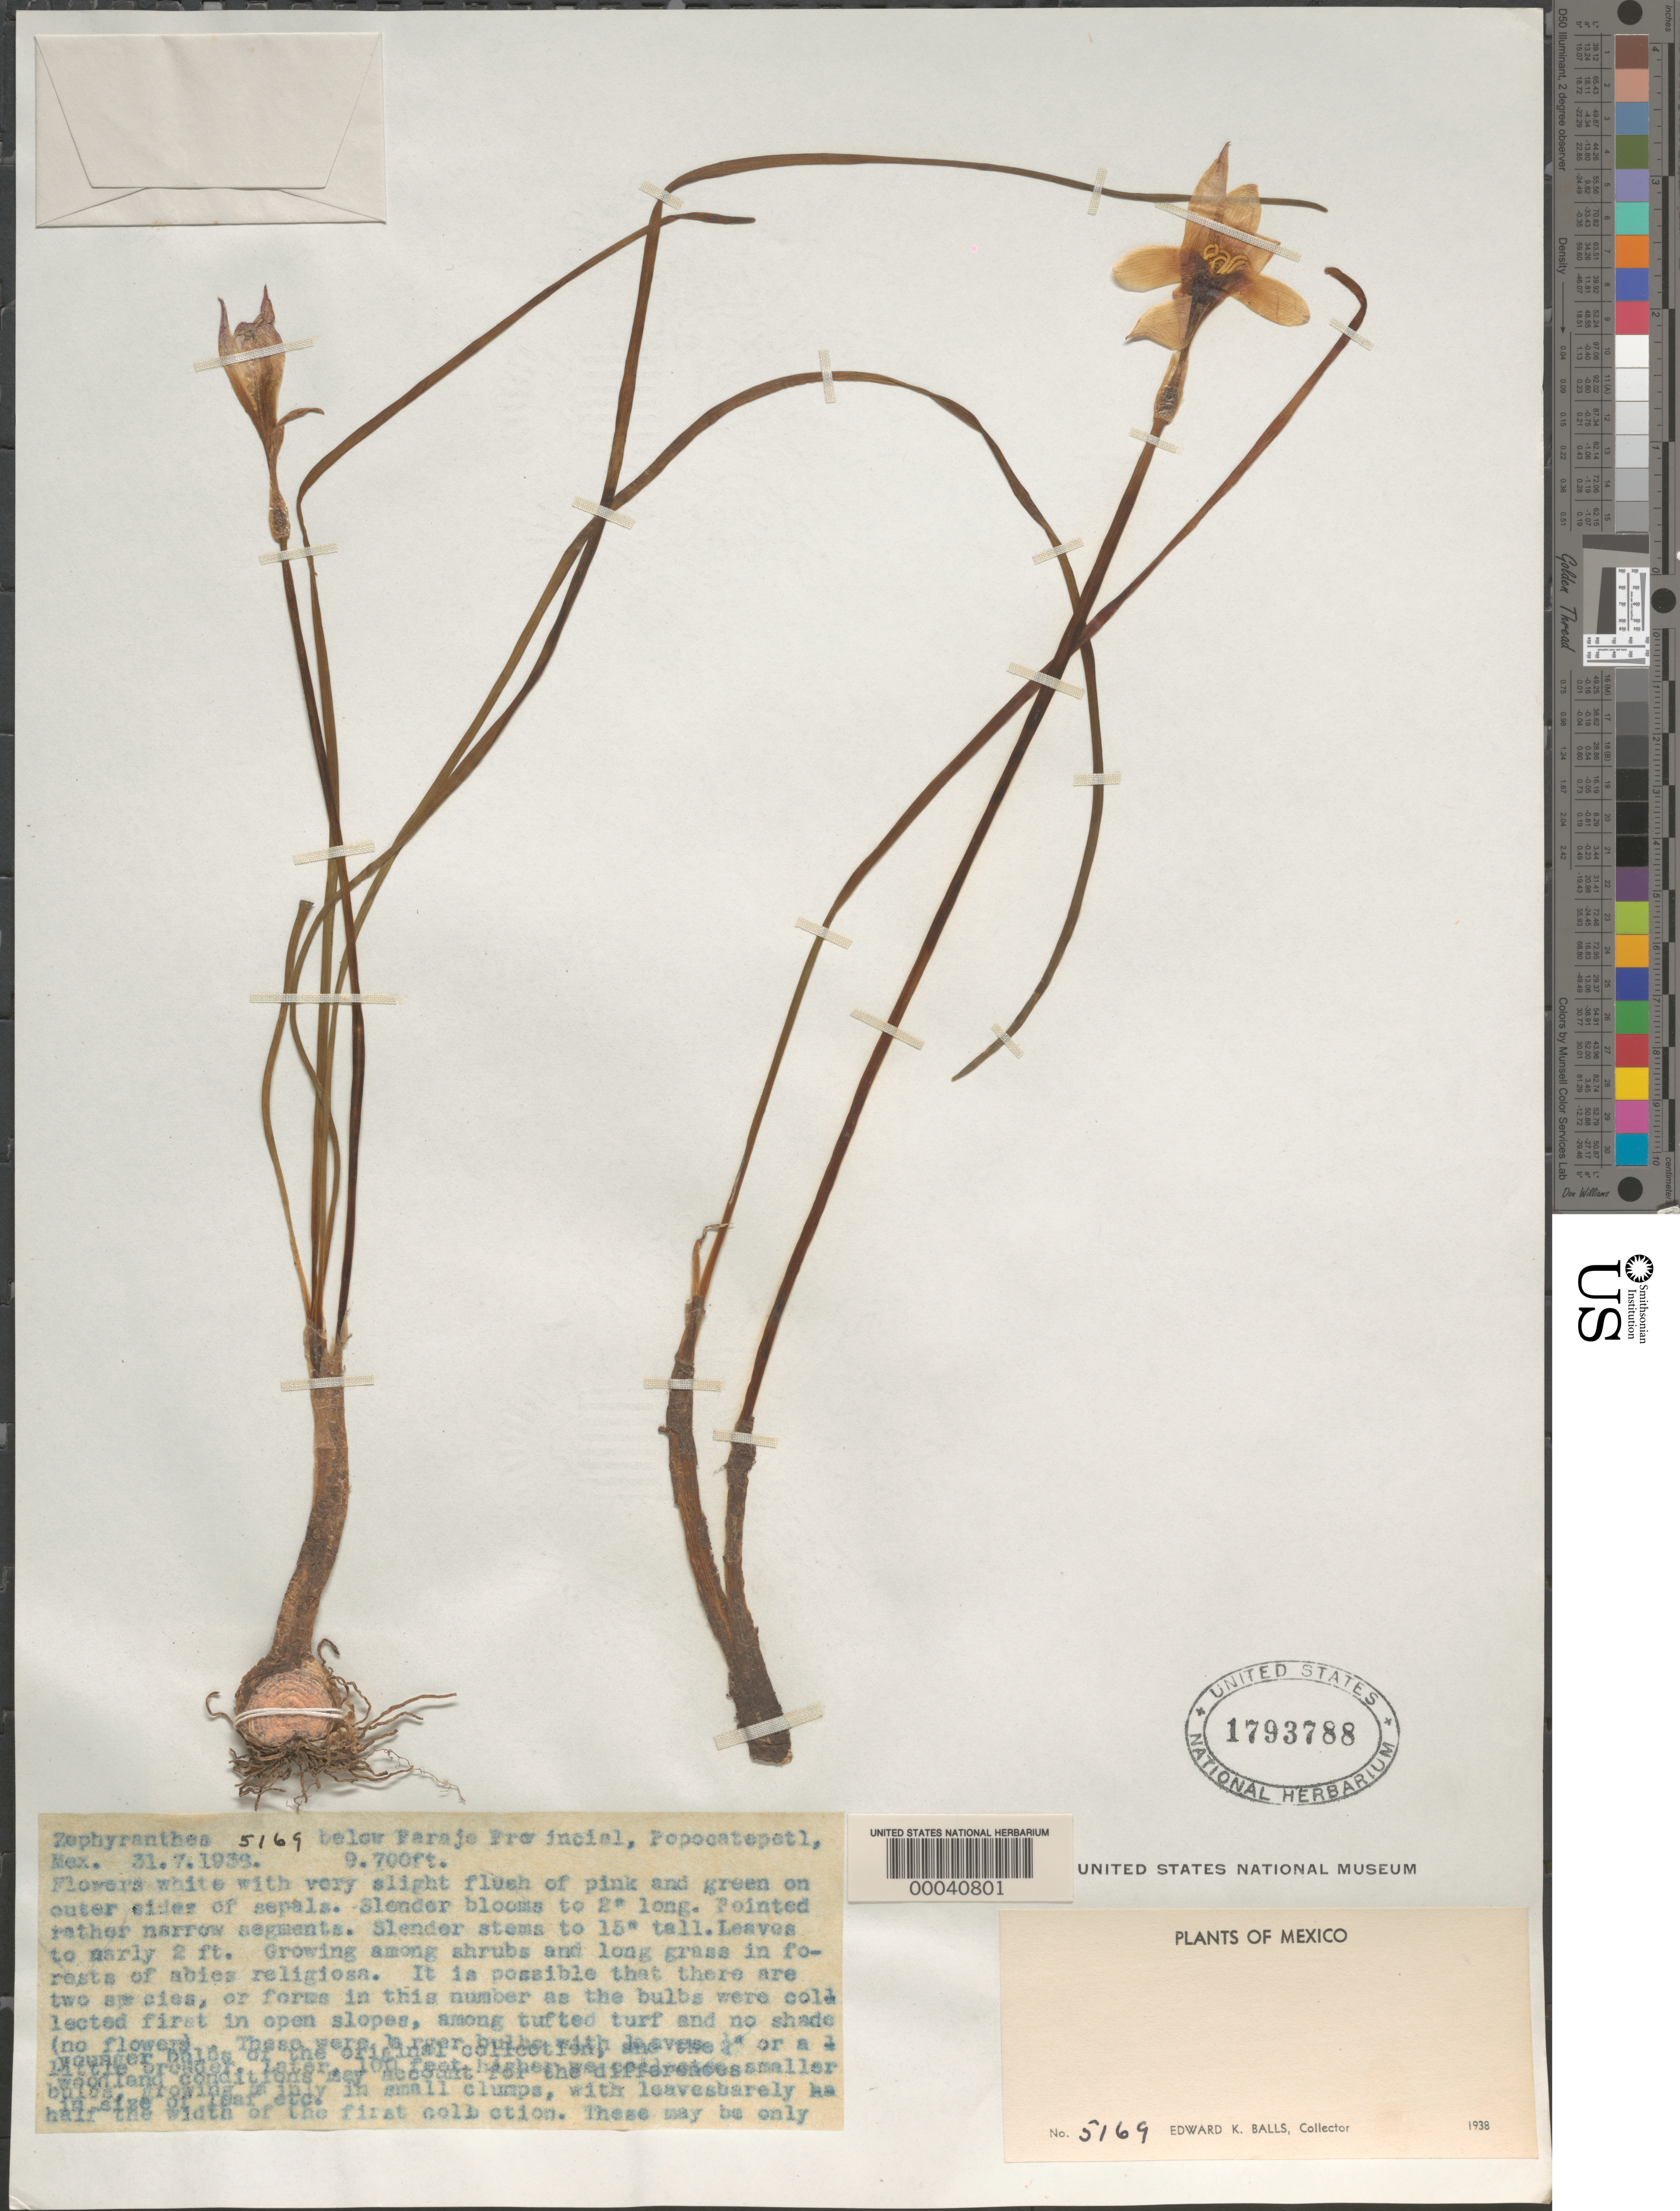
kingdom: Plantae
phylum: Tracheophyta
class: Liliopsida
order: Asparagales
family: Amaryllidaceae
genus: Zephyranthes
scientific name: Zephyranthes sp.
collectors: E. K. Balls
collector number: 5169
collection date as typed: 31 Jul 1938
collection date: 1938-07-31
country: Mexico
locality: Below parajo provincial, popocatepetl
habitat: Among shrubs and long grass in forests of abies religiousa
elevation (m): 2957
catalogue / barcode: US 1793788